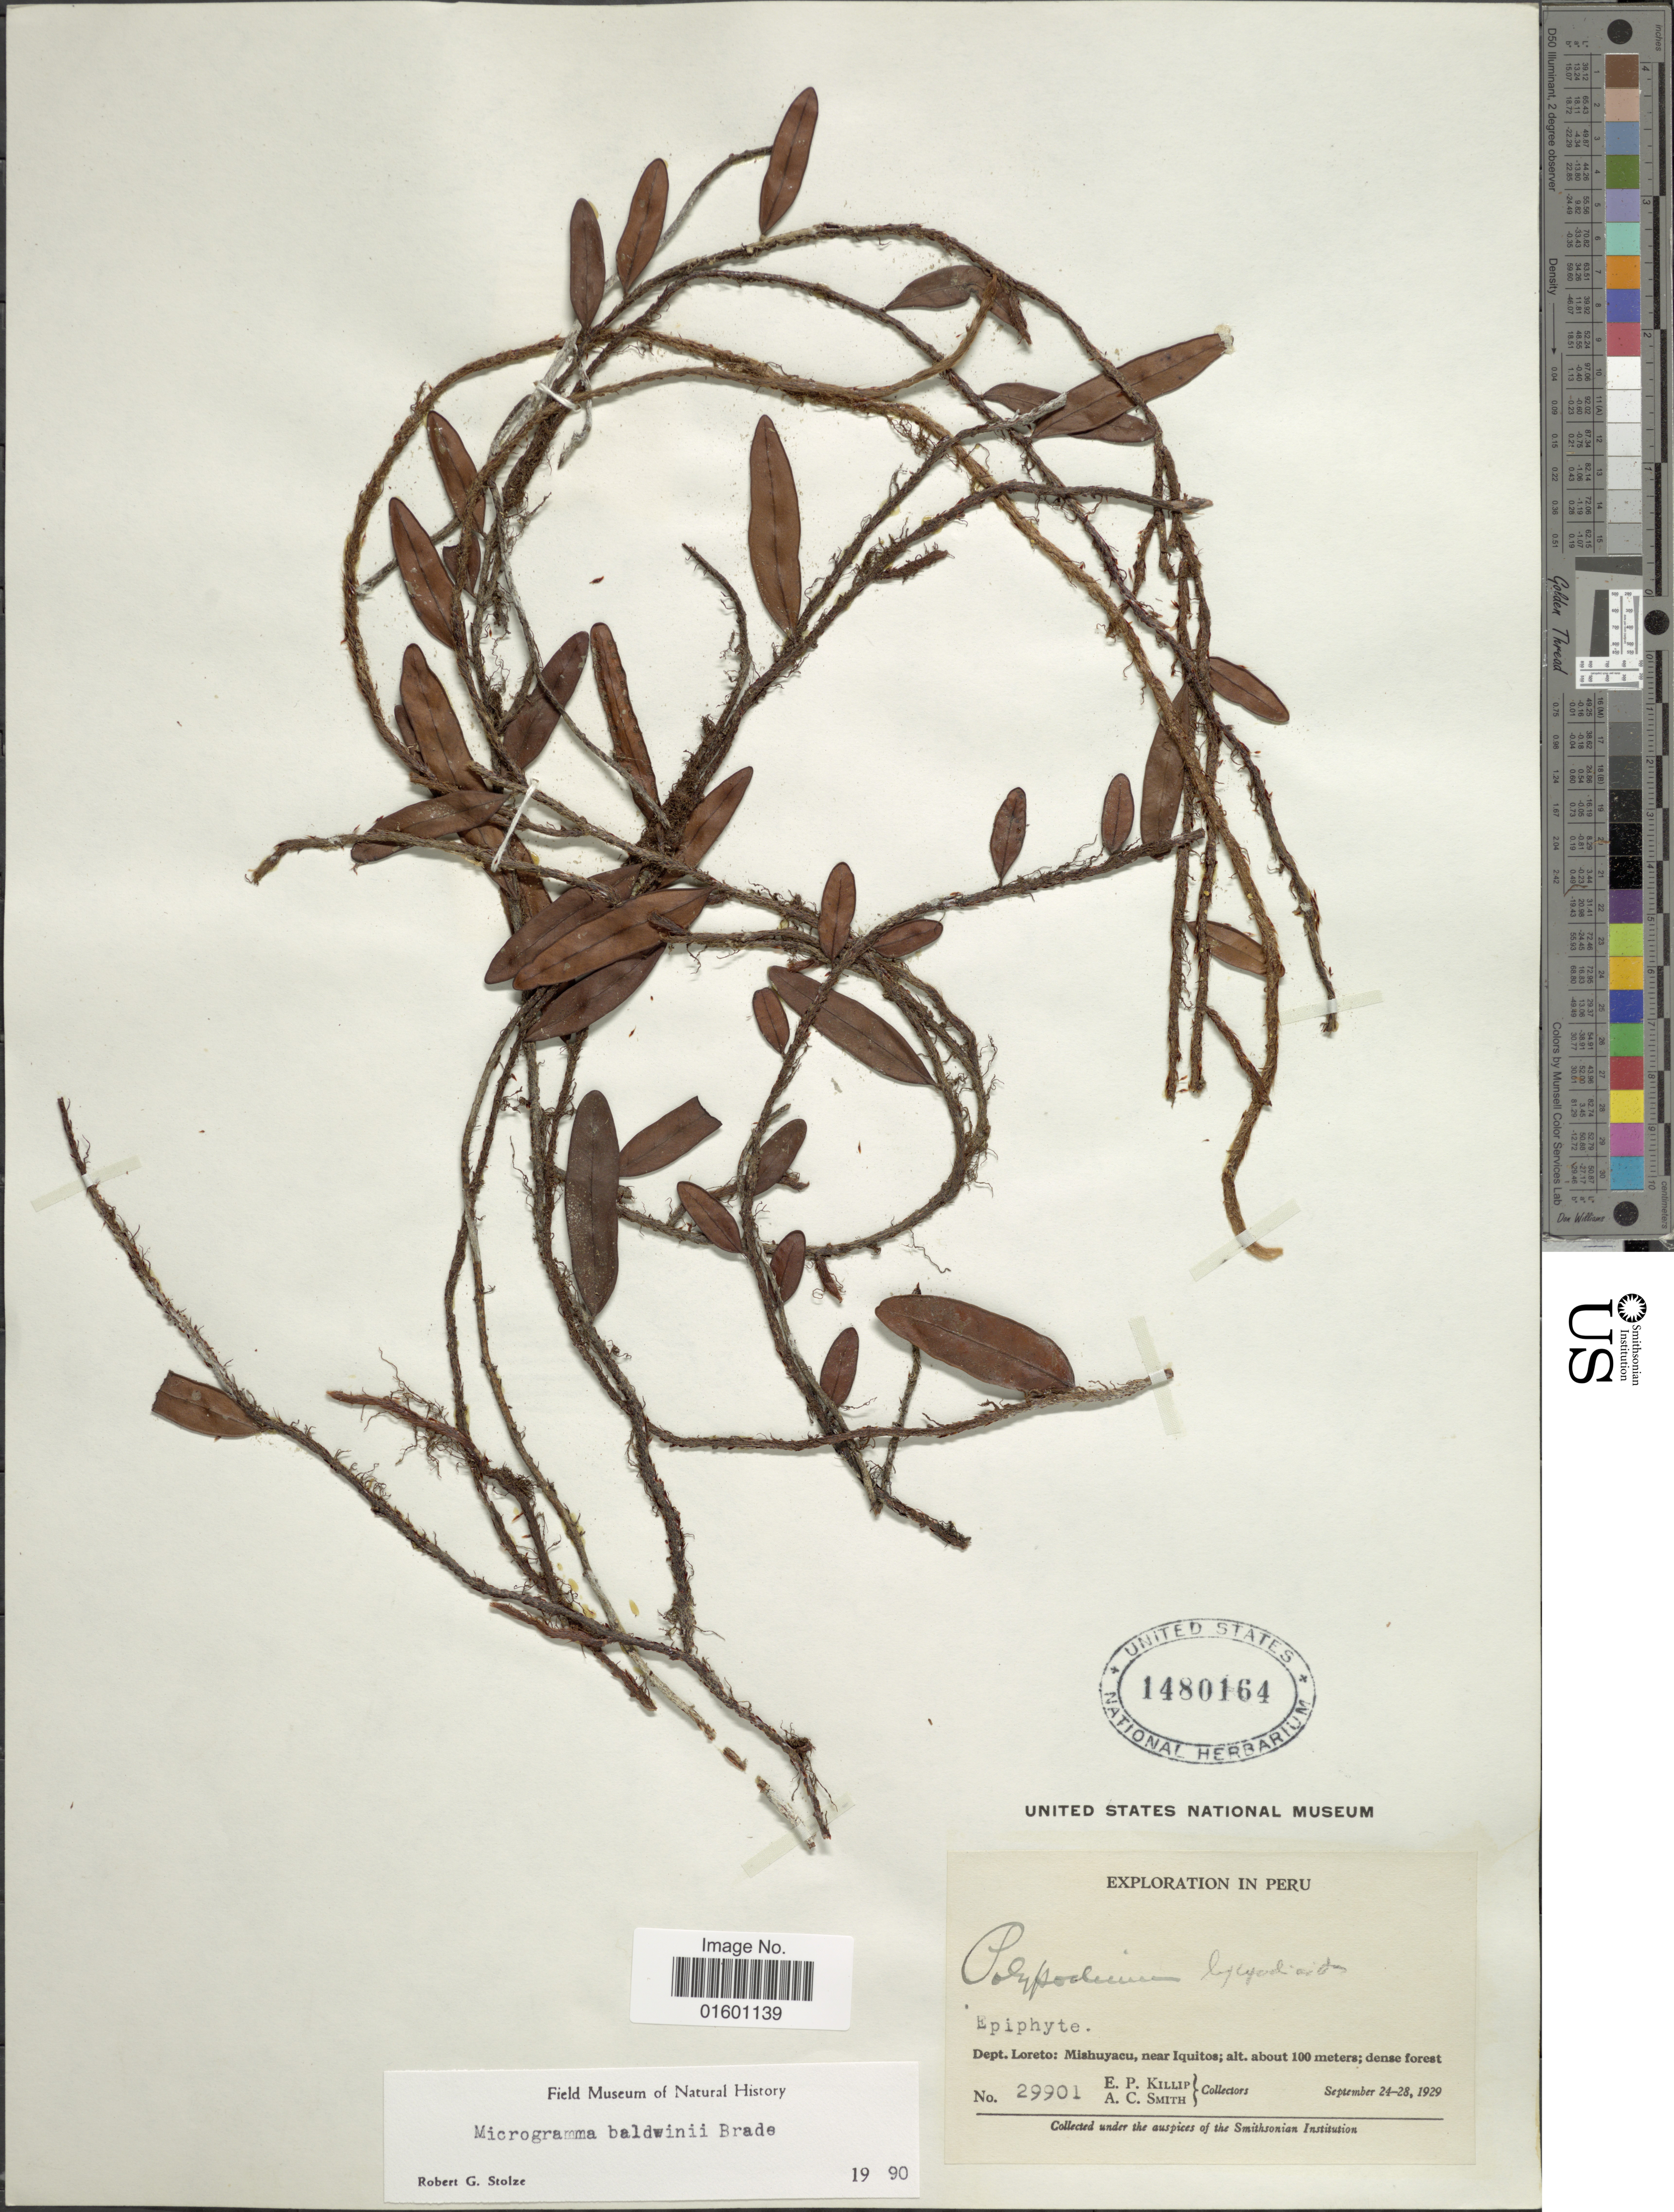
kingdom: Plantae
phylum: Tracheophyta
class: Polypodiopsida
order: Polypodiales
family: Polypodiaceae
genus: Microgramma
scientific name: Microgramma baldwinii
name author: Brade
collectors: E. P. Killip & A. C. Smith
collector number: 29901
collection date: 1929-09-24/1929-09-28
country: Peru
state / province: Loreto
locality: Mishuyacu, near Iquitos; dense forest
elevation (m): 100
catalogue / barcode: US 1480164